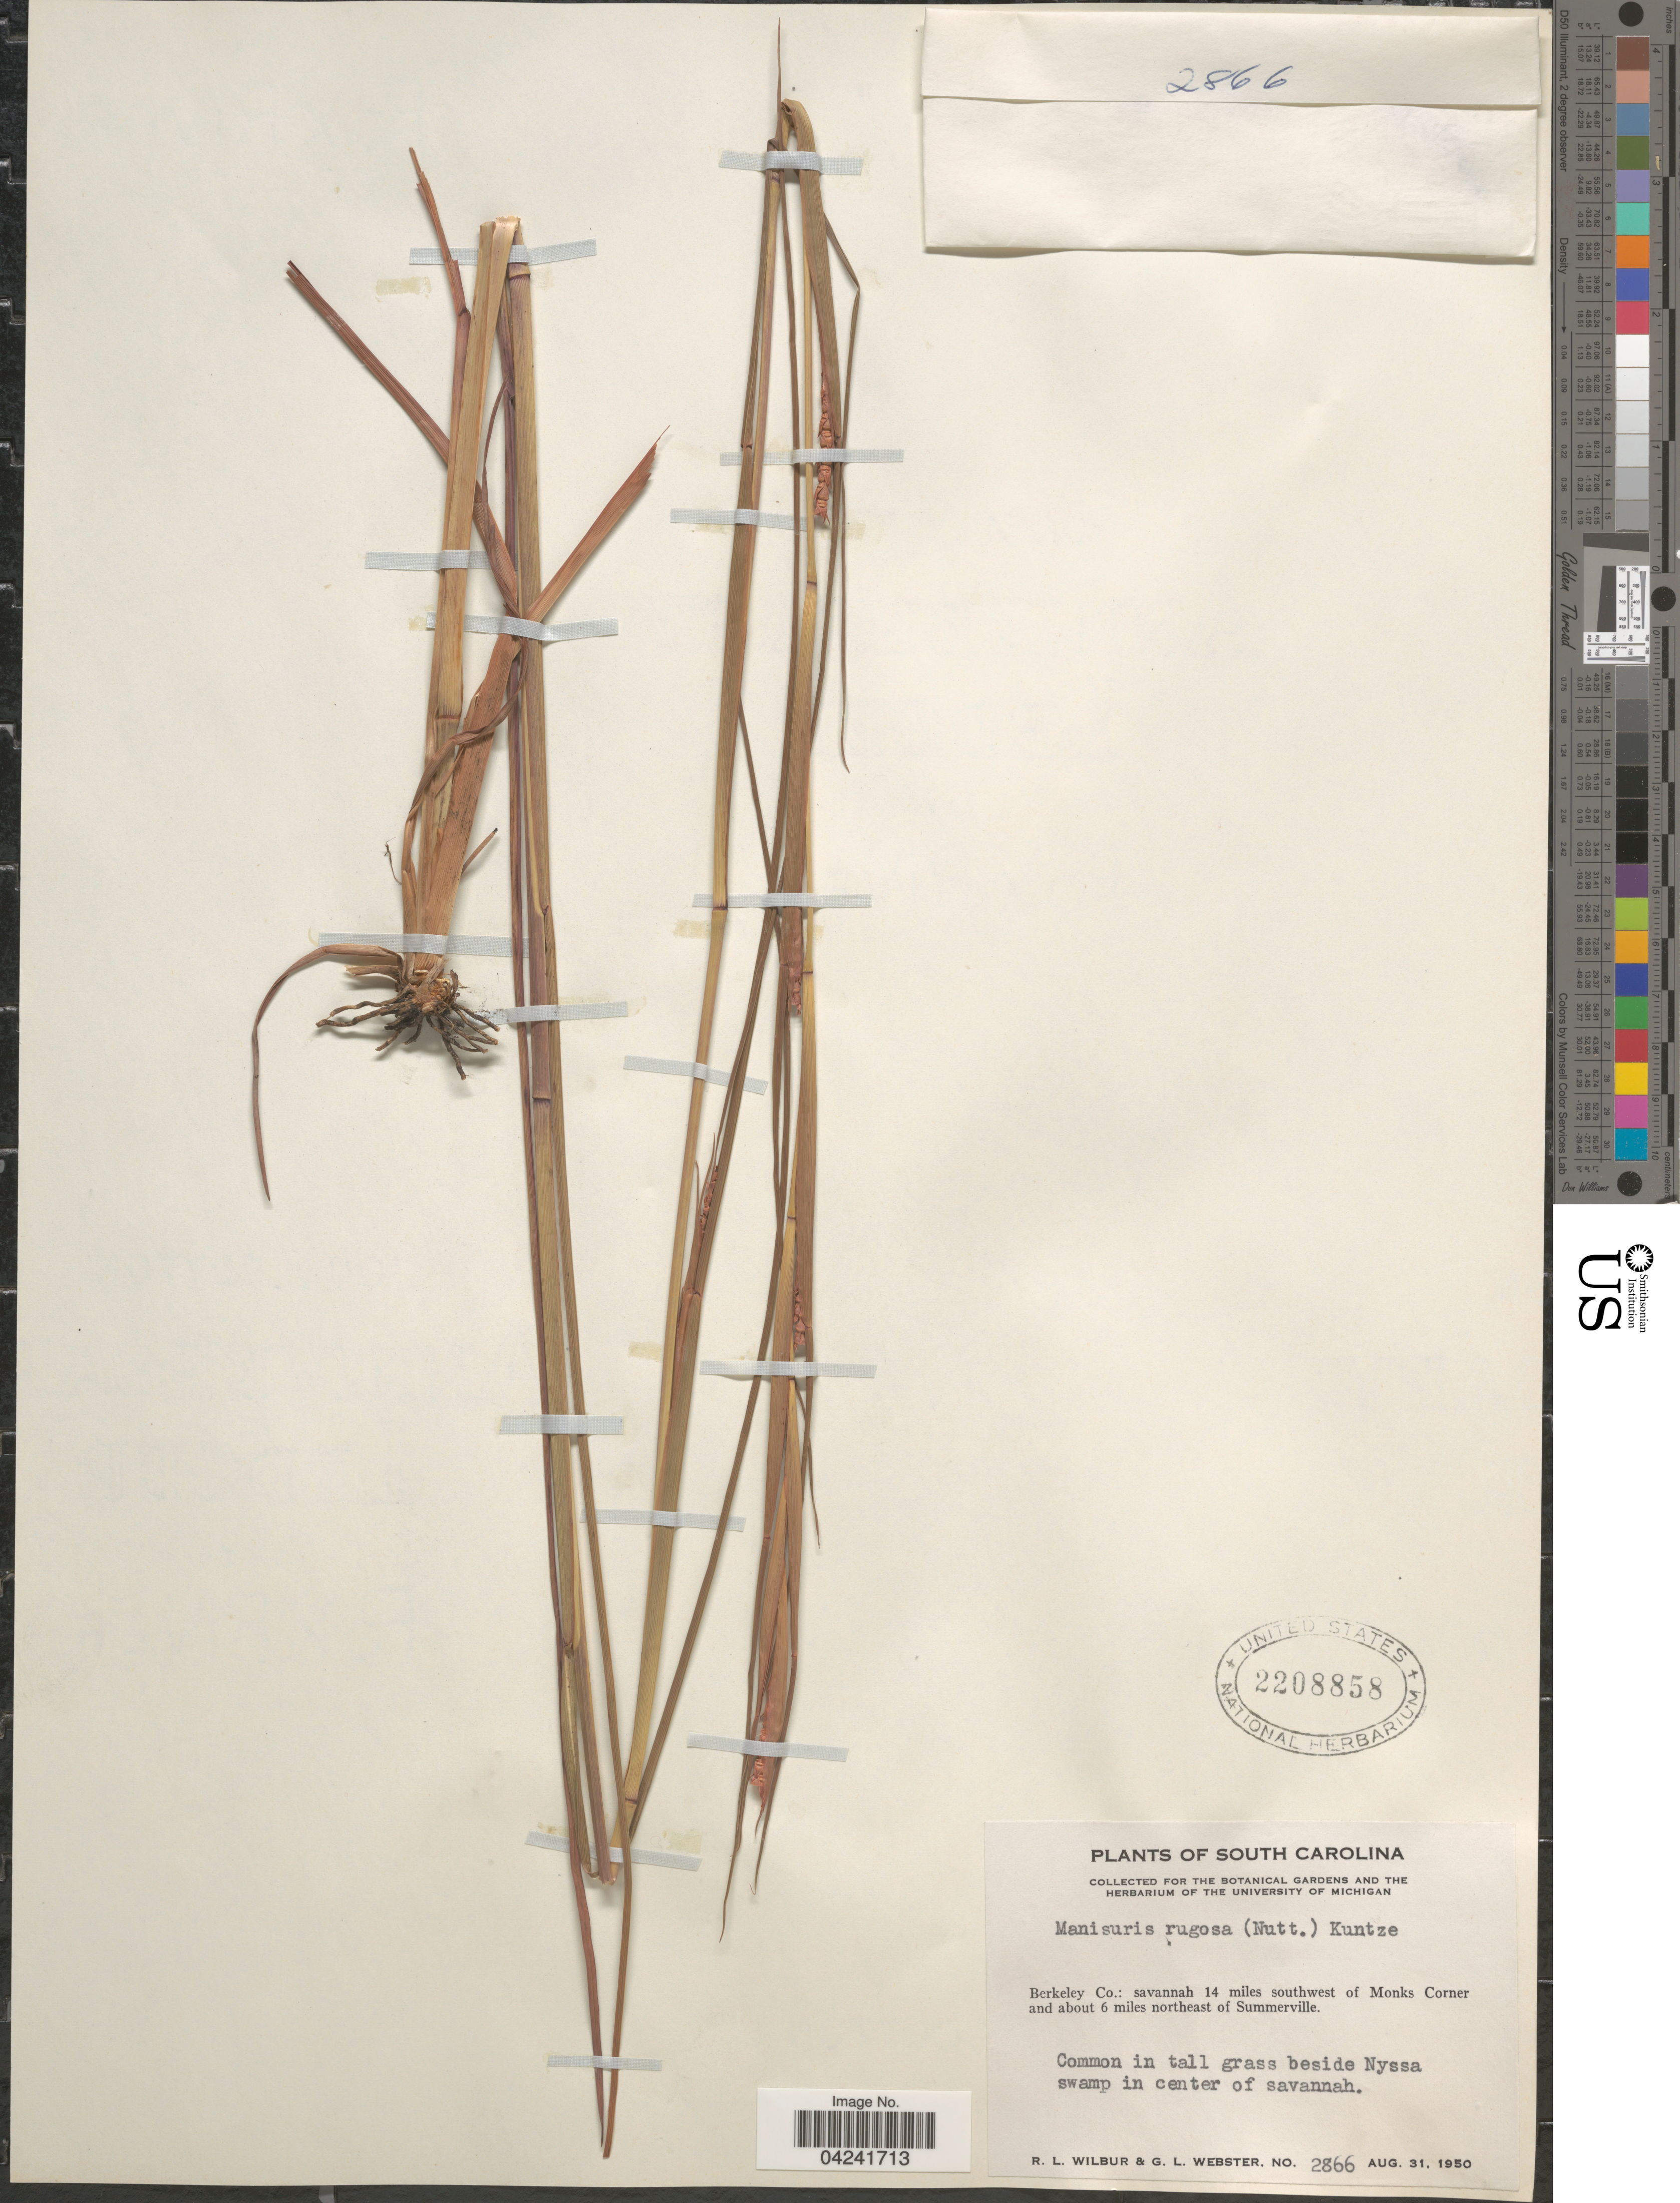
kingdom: Plantae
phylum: Tracheophyta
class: Liliopsida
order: Poales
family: Poaceae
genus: Mnesithea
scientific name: Mnesithea rugosa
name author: (Nutt.) de Koning & Sosef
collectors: R. L. Wilbur & G. L. Webster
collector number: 2866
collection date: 1950-08-31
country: United States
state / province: South Carolina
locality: Berkeley Co.: savannah 14 miles southwest of Monks Corner and about 6 miles northeast of Summerville. Common in tall grass beside Nyssa swamp in center of savannah.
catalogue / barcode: US 2208858